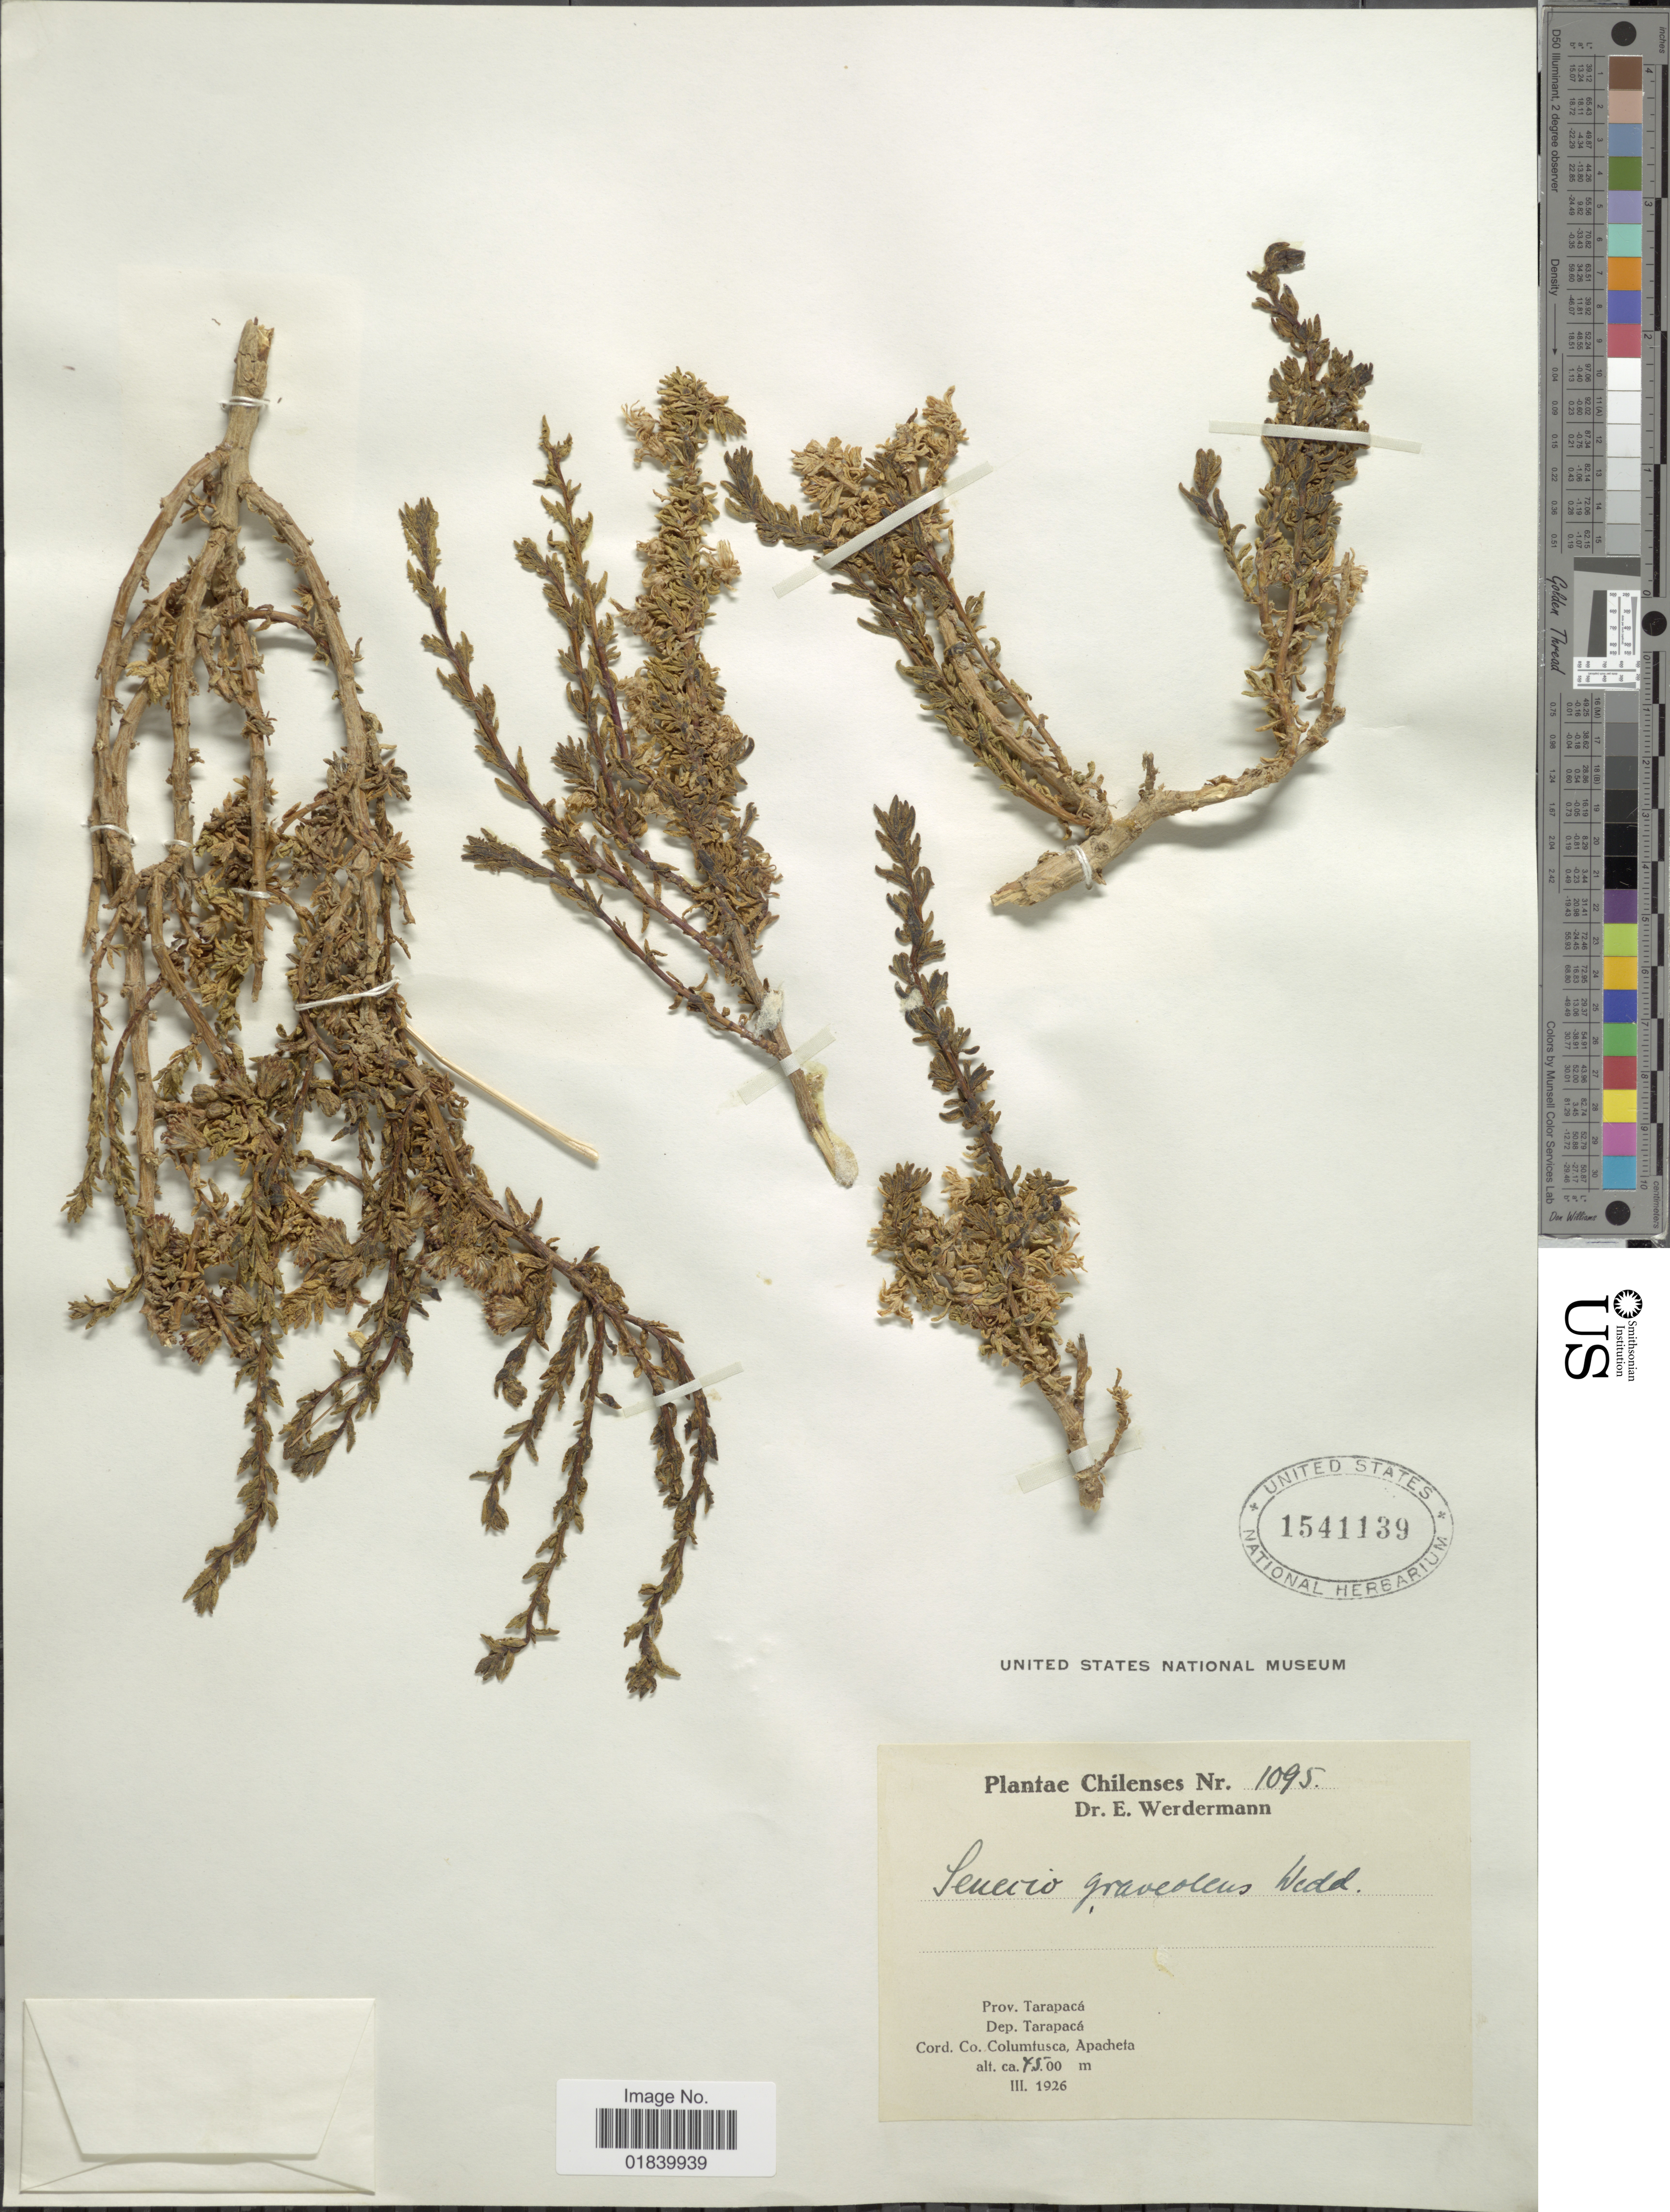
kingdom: Plantae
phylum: Tracheophyta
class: Magnoliopsida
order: Asterales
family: Asteraceae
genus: Senecio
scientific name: Senecio nutans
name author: Sch. Bip.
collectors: E. Werdermann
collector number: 1095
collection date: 1926-03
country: Chile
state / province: Tarapacá (I)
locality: Prov. Tarapaca, Dep. Tarapaca. Cord. Co. Columfusca, Apacheta.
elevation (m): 4500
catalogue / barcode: US 1541139